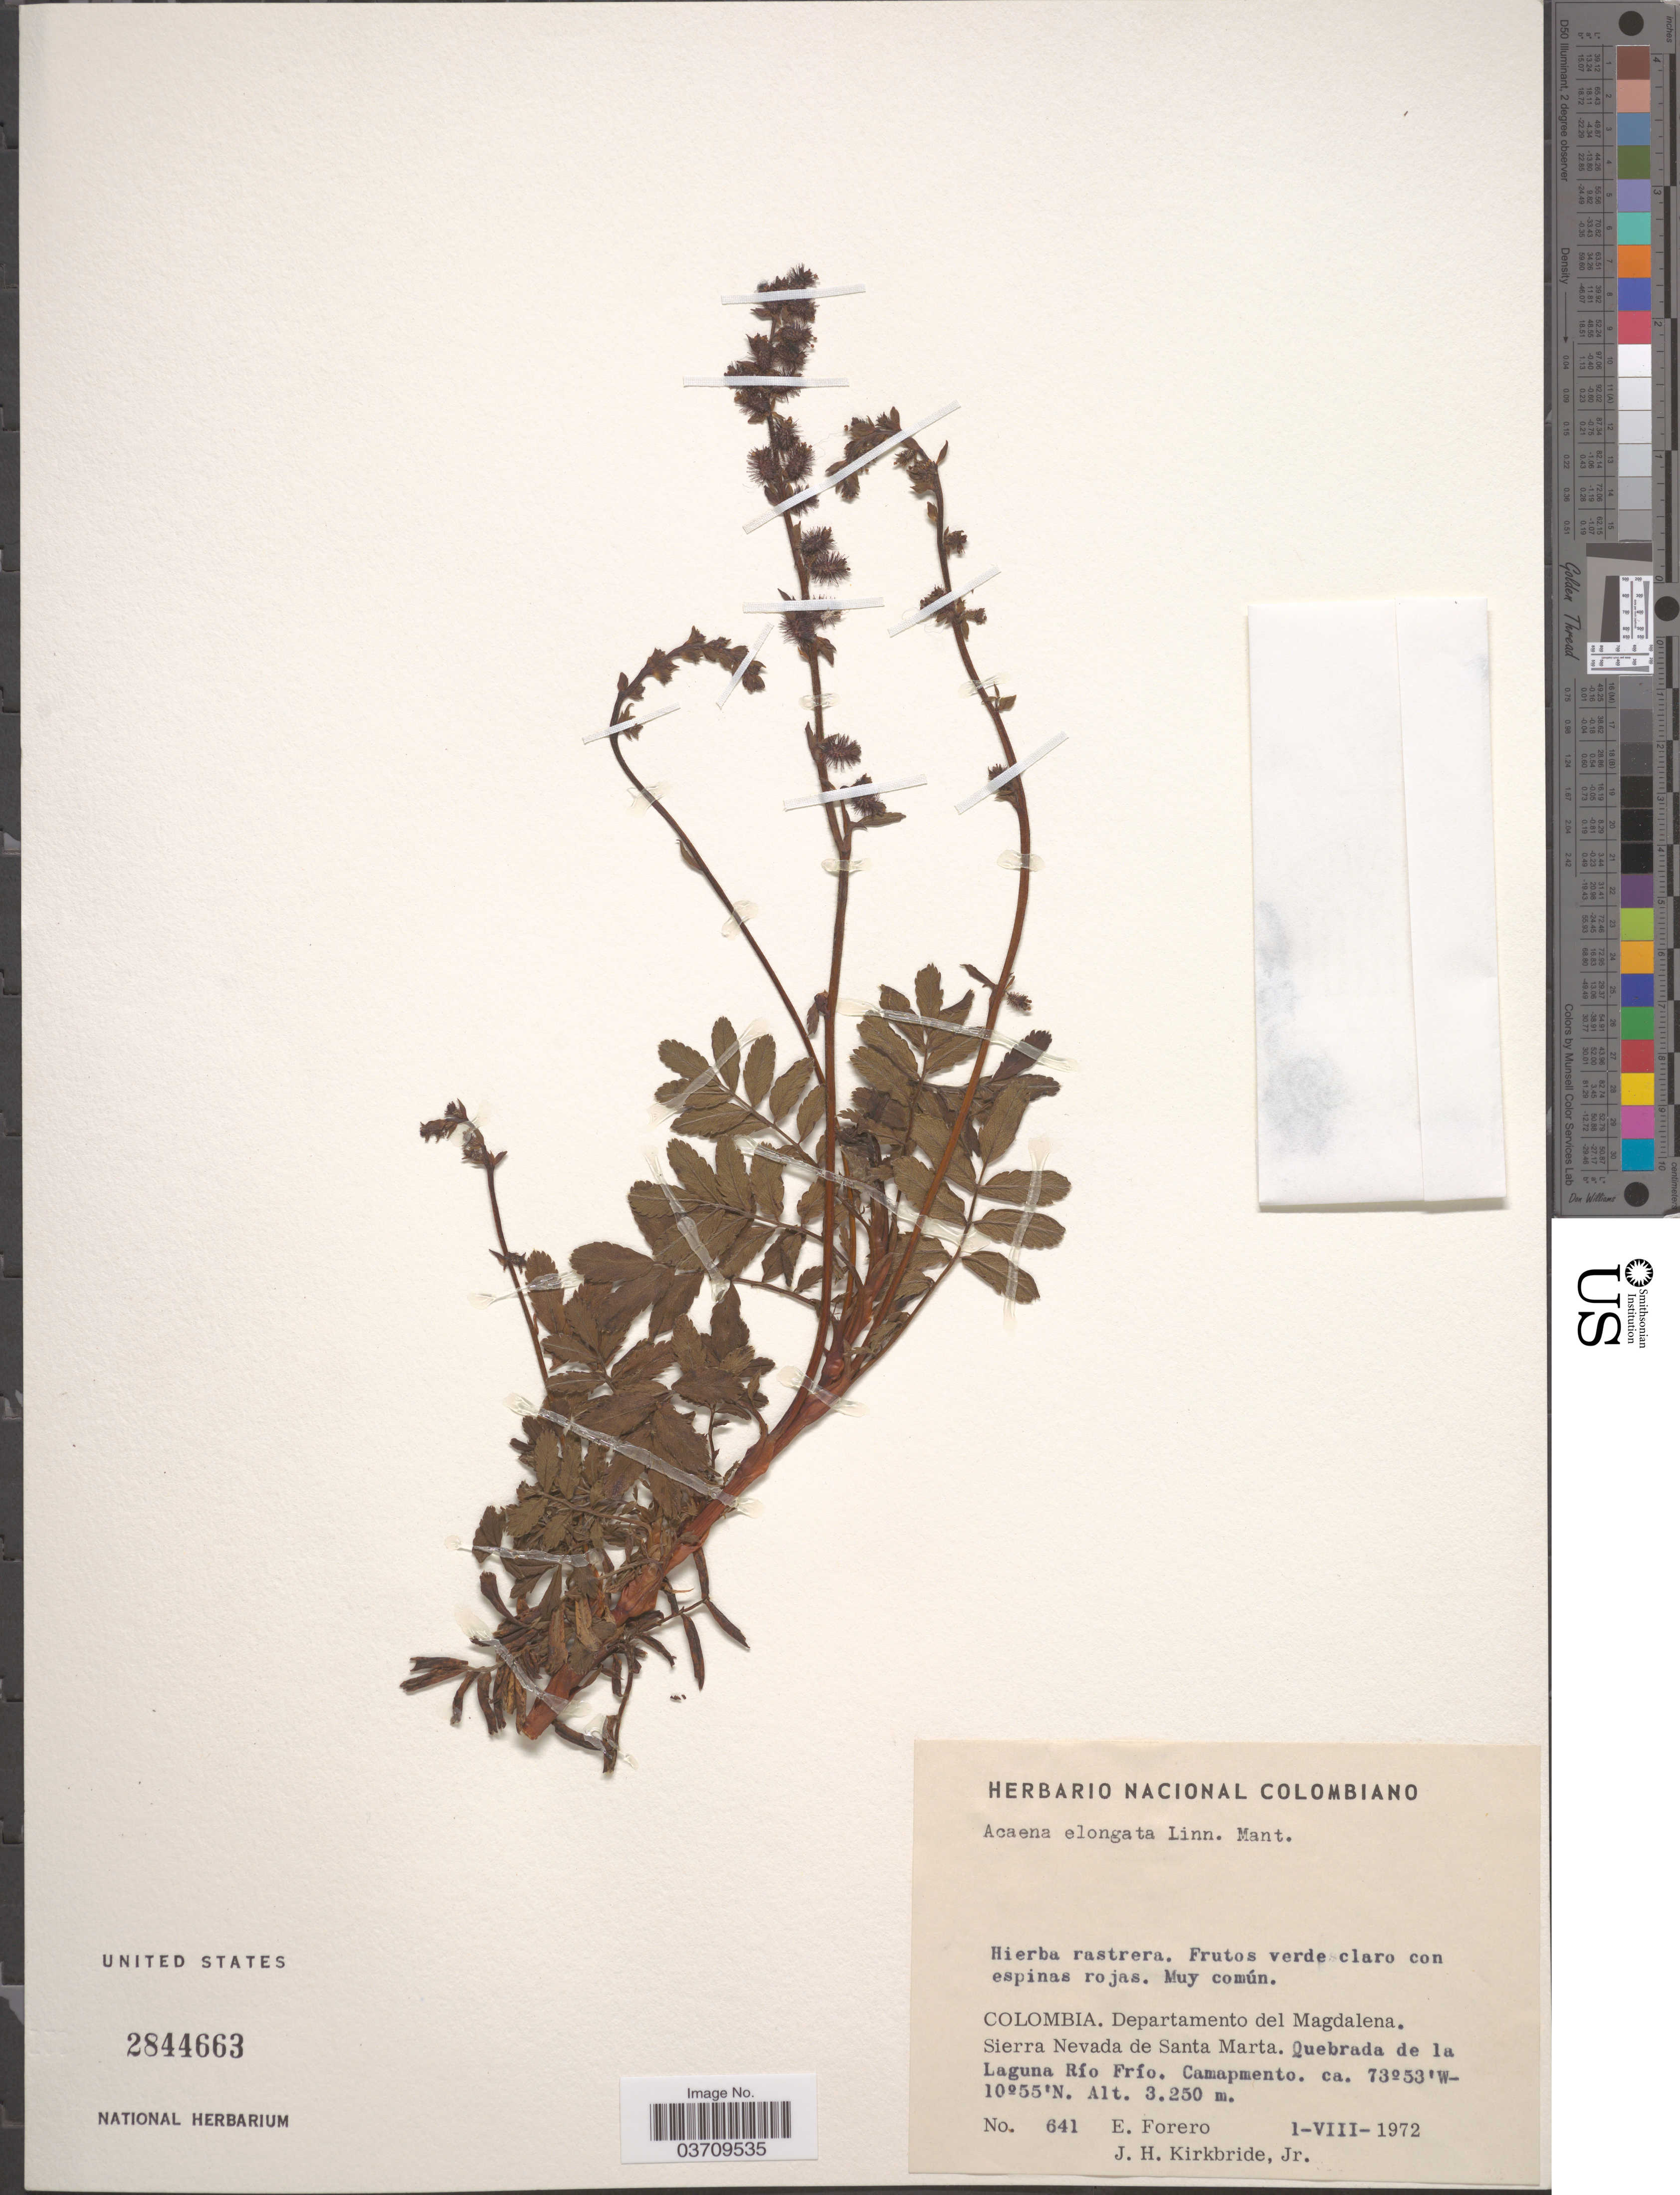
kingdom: Plantae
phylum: Tracheophyta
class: Magnoliopsida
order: Rosales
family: Rosaceae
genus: Acaena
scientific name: Acaena elongata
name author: L.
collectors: E. Forero & J. H. Kirkbride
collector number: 641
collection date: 1972-08-01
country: Colombia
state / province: Magdalena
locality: Departamento del Magdalena. Sierra Nevada de Santa Marta. Quebrada de la Laguna Río Frío. Camapmento.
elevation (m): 3250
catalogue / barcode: US 2844663